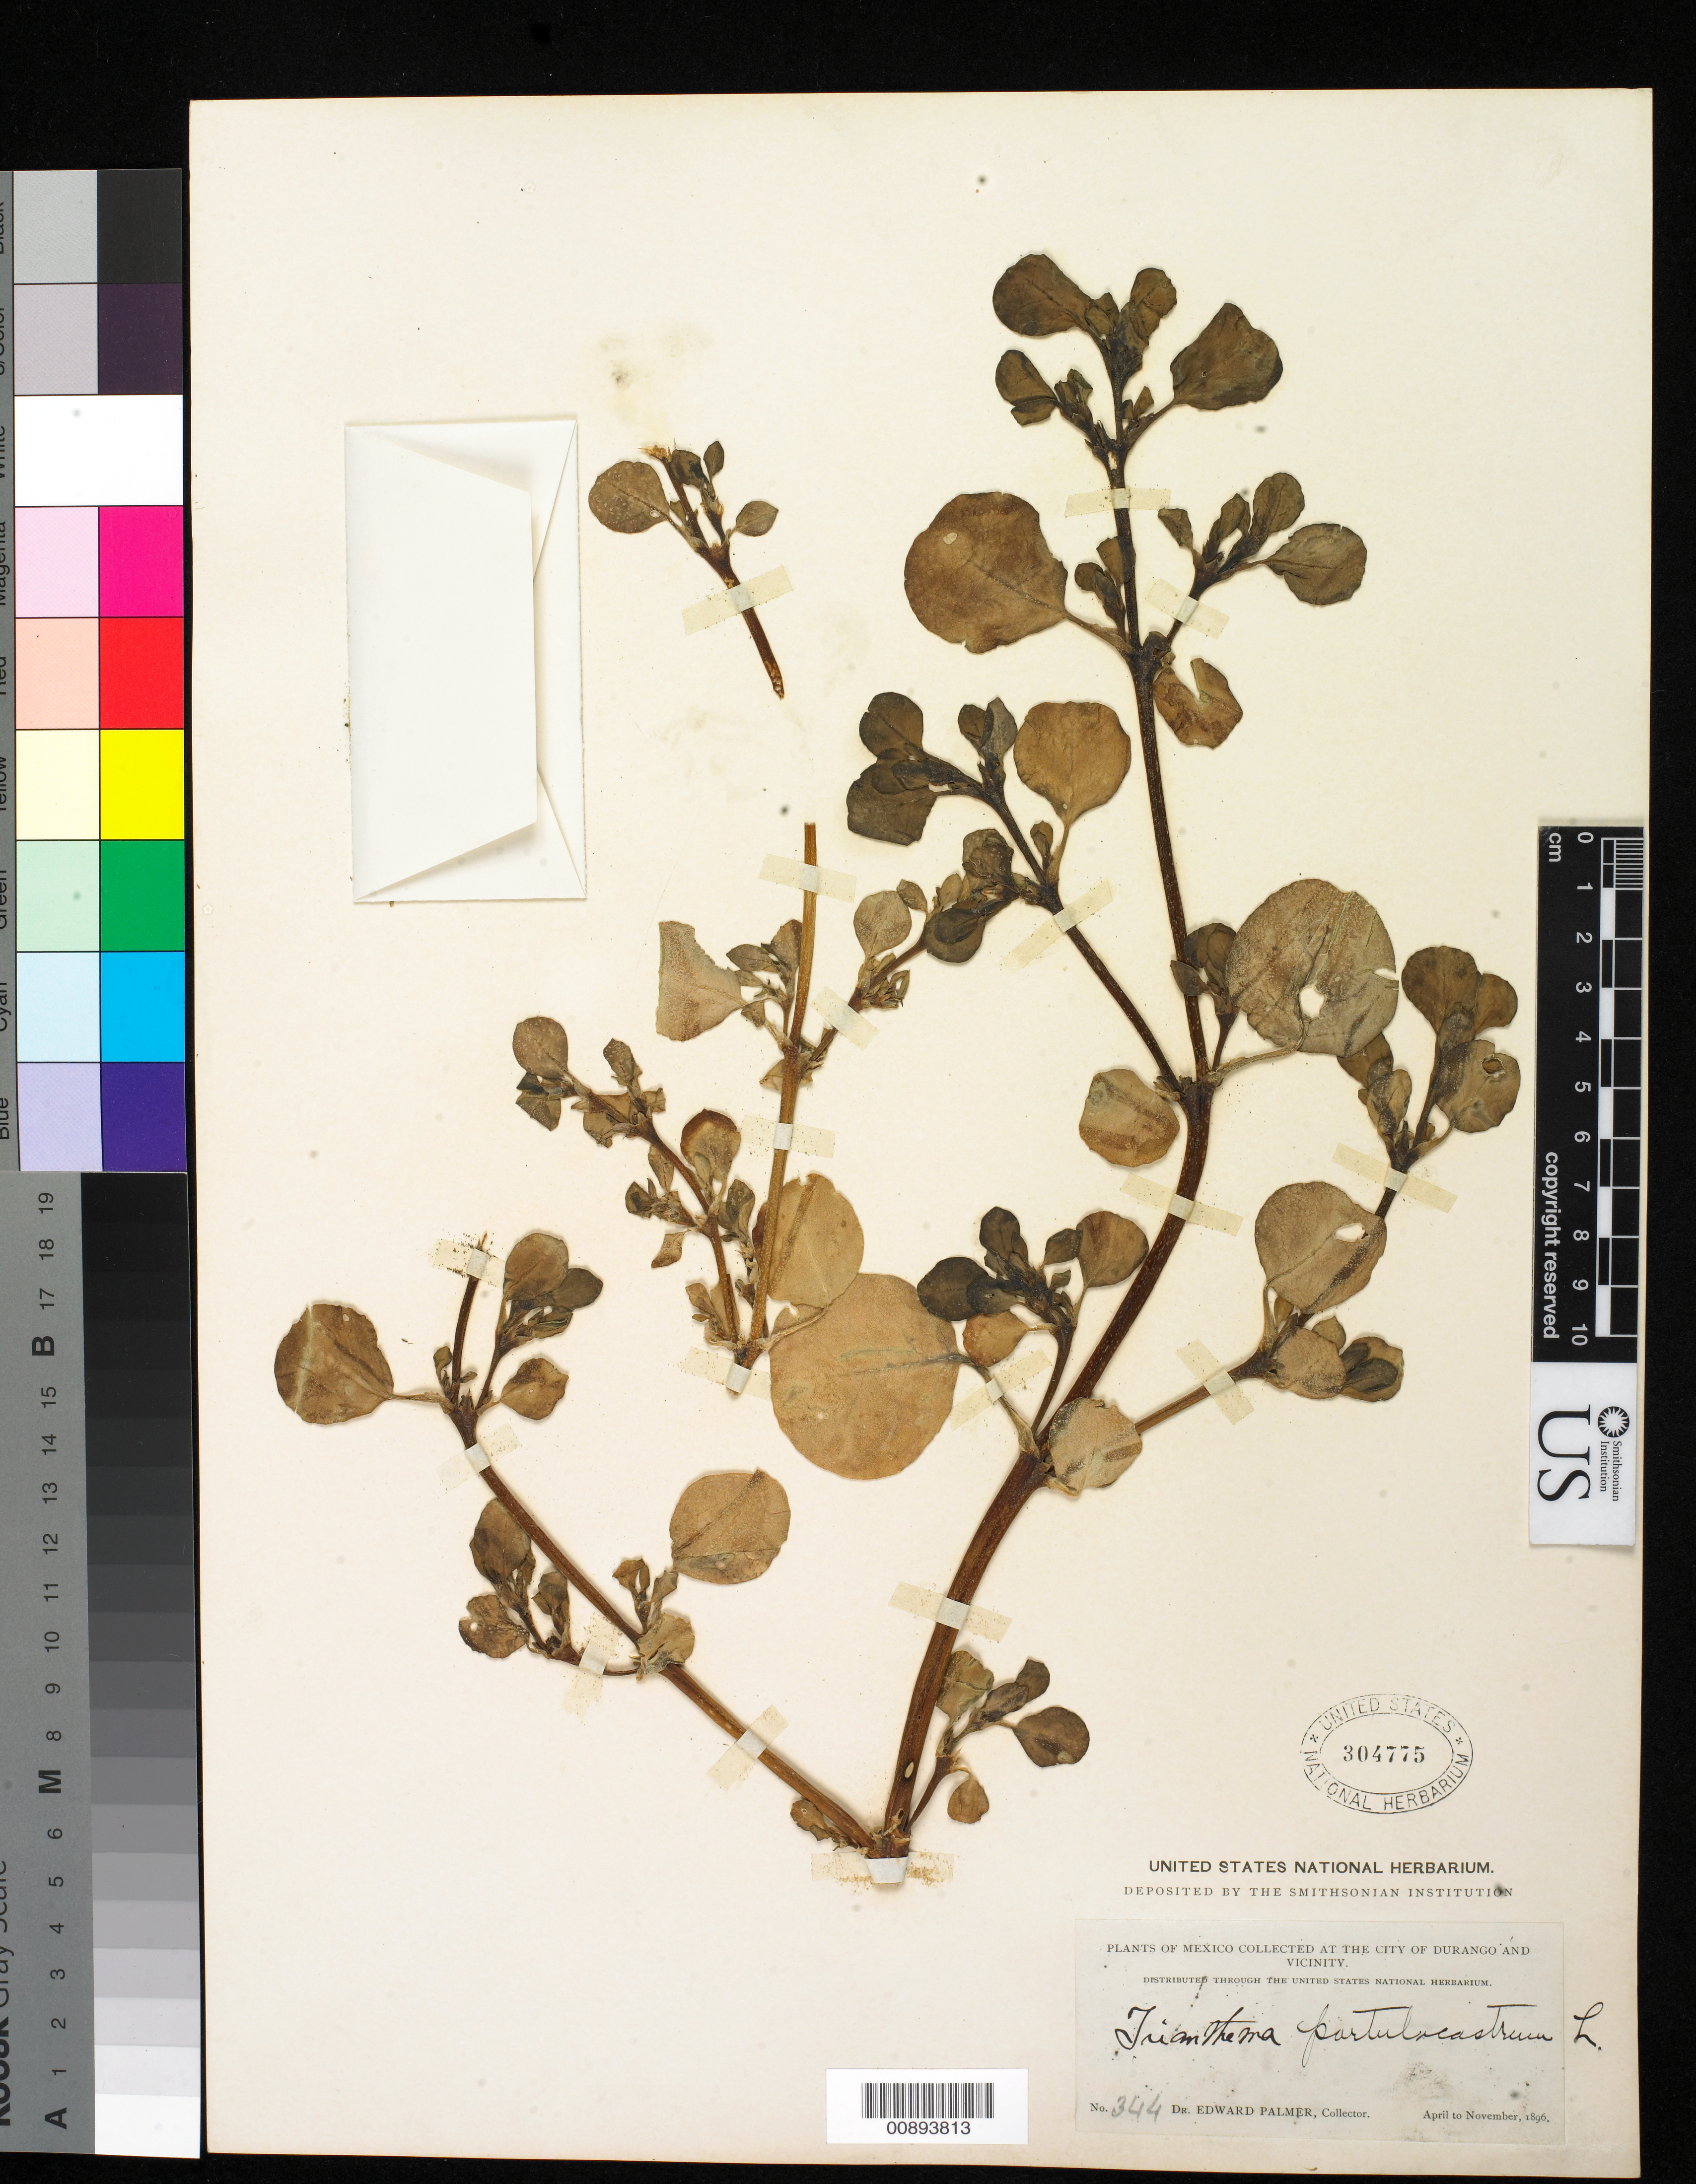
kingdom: Plantae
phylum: Tracheophyta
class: Magnoliopsida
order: Caryophyllales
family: Aizoaceae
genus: Trianthema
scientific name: Trianthema portulacastrum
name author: L.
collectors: E. Palmer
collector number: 344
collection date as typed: Apr 1896 to -- Nov 1896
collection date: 1896-04/1896-11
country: Mexico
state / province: Durango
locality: City of Durango and vicinity.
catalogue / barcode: US 304775